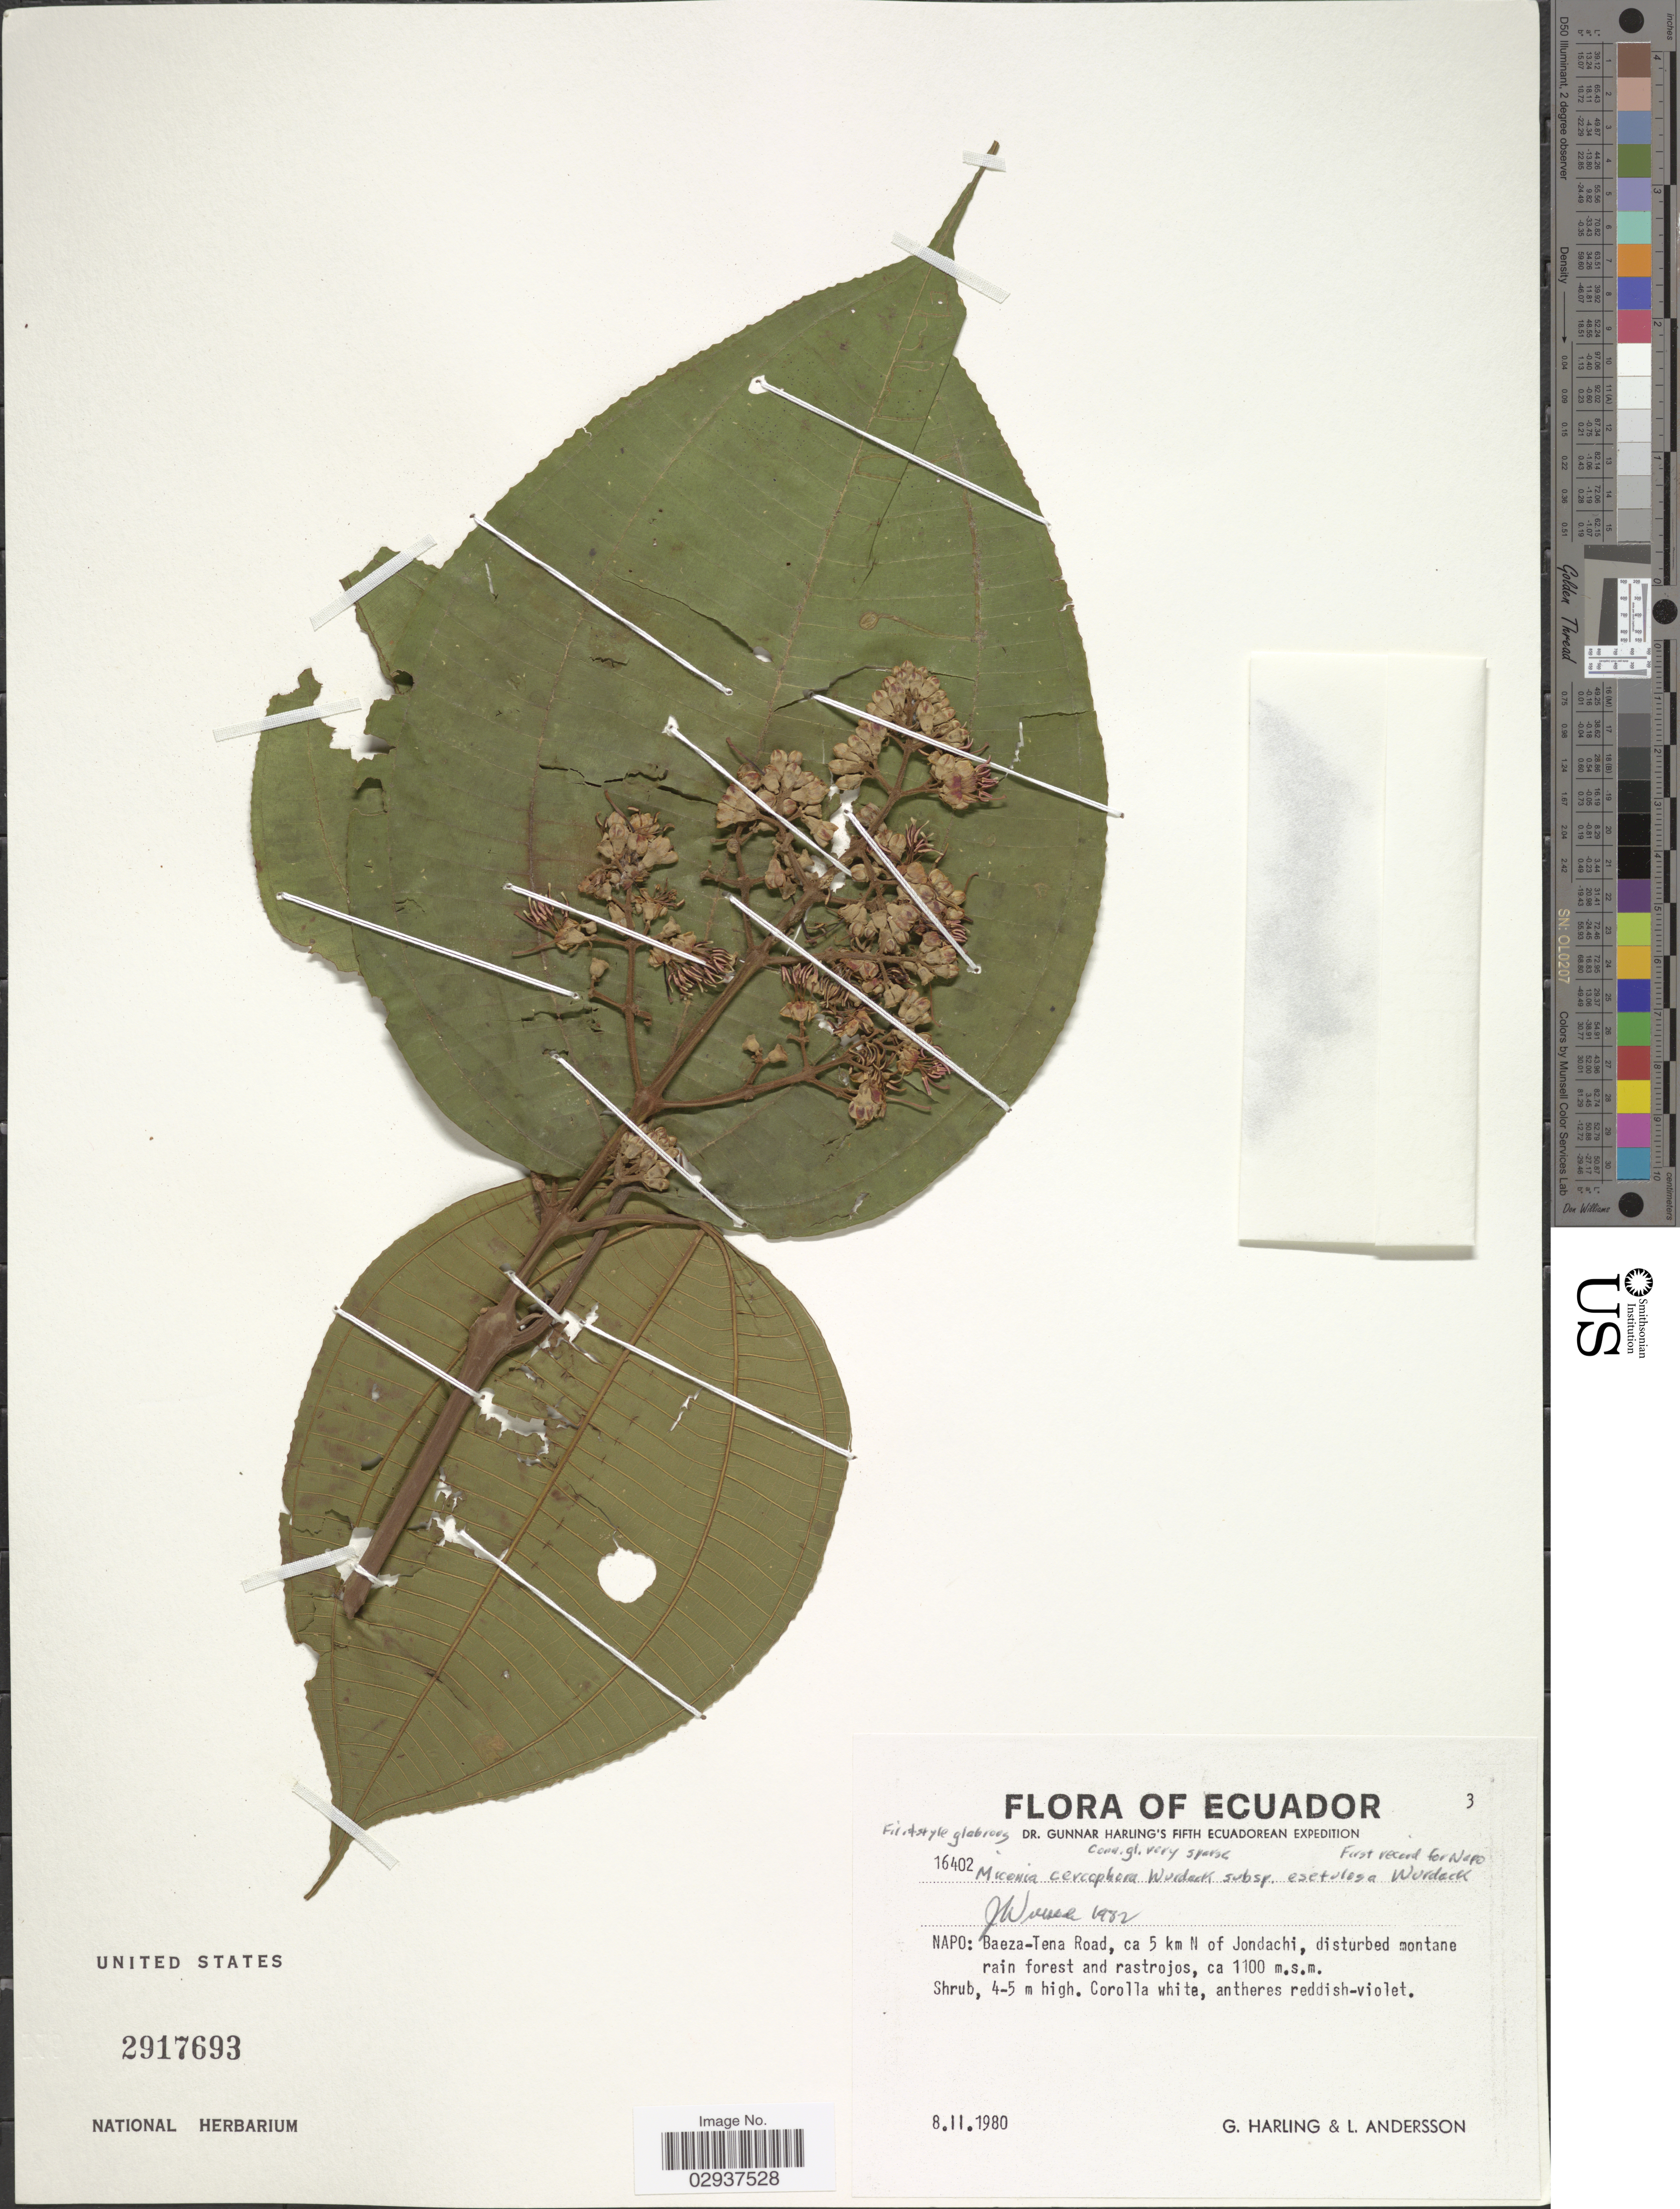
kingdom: Plantae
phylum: Tracheophyta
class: Magnoliopsida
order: Myrtales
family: Melastomataceae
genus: Miconia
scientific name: Miconia cercophora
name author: Wurdack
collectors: G. Harling & L. Andersson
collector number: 16402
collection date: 1980-02-08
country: Ecuador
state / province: Napo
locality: Baeza-Tena Road, ca 5 km N of Jondachi.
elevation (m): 1100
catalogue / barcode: US 2917693